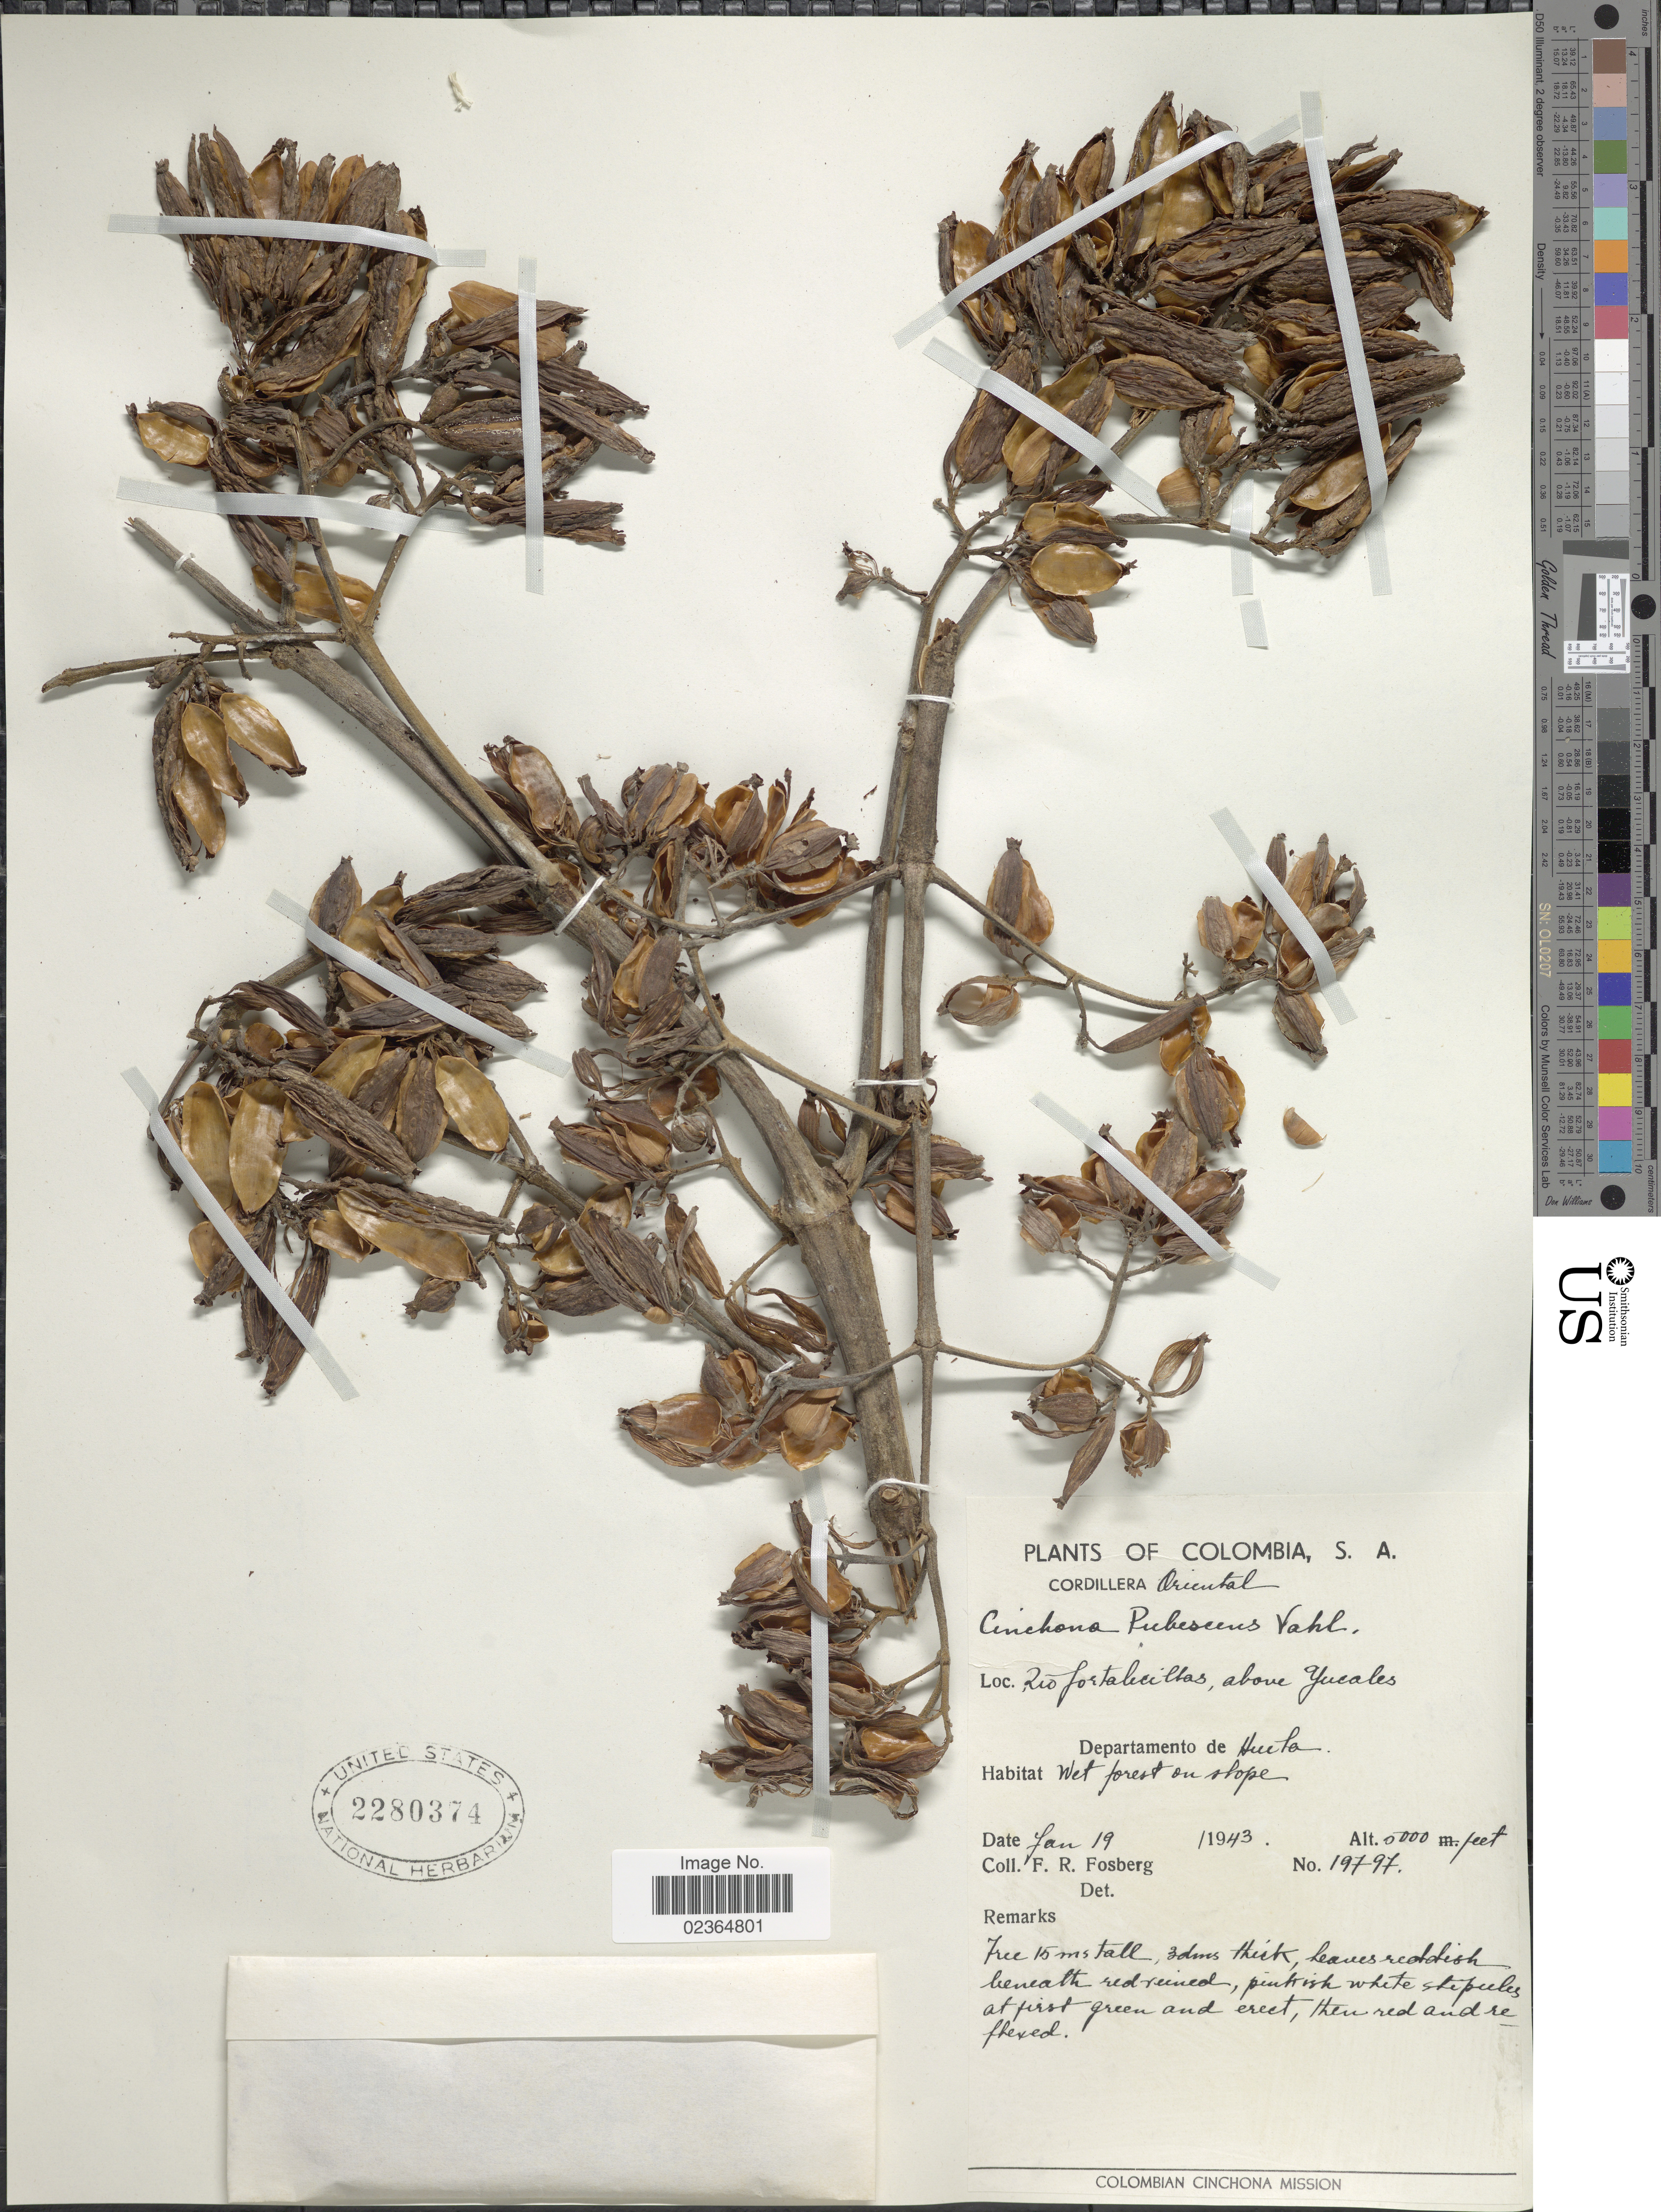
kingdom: Plantae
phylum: Tracheophyta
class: Magnoliopsida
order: Gentianales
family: Rubiaceae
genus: Cinchona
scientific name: Cinchona pubescens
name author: Vahl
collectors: F. R. Fosberg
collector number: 19797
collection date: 1943-11-19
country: Colombia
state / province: Huila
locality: Cordillera Oriental. Río Fortalecillas, above Yucales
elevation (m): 1524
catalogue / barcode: US 2280374